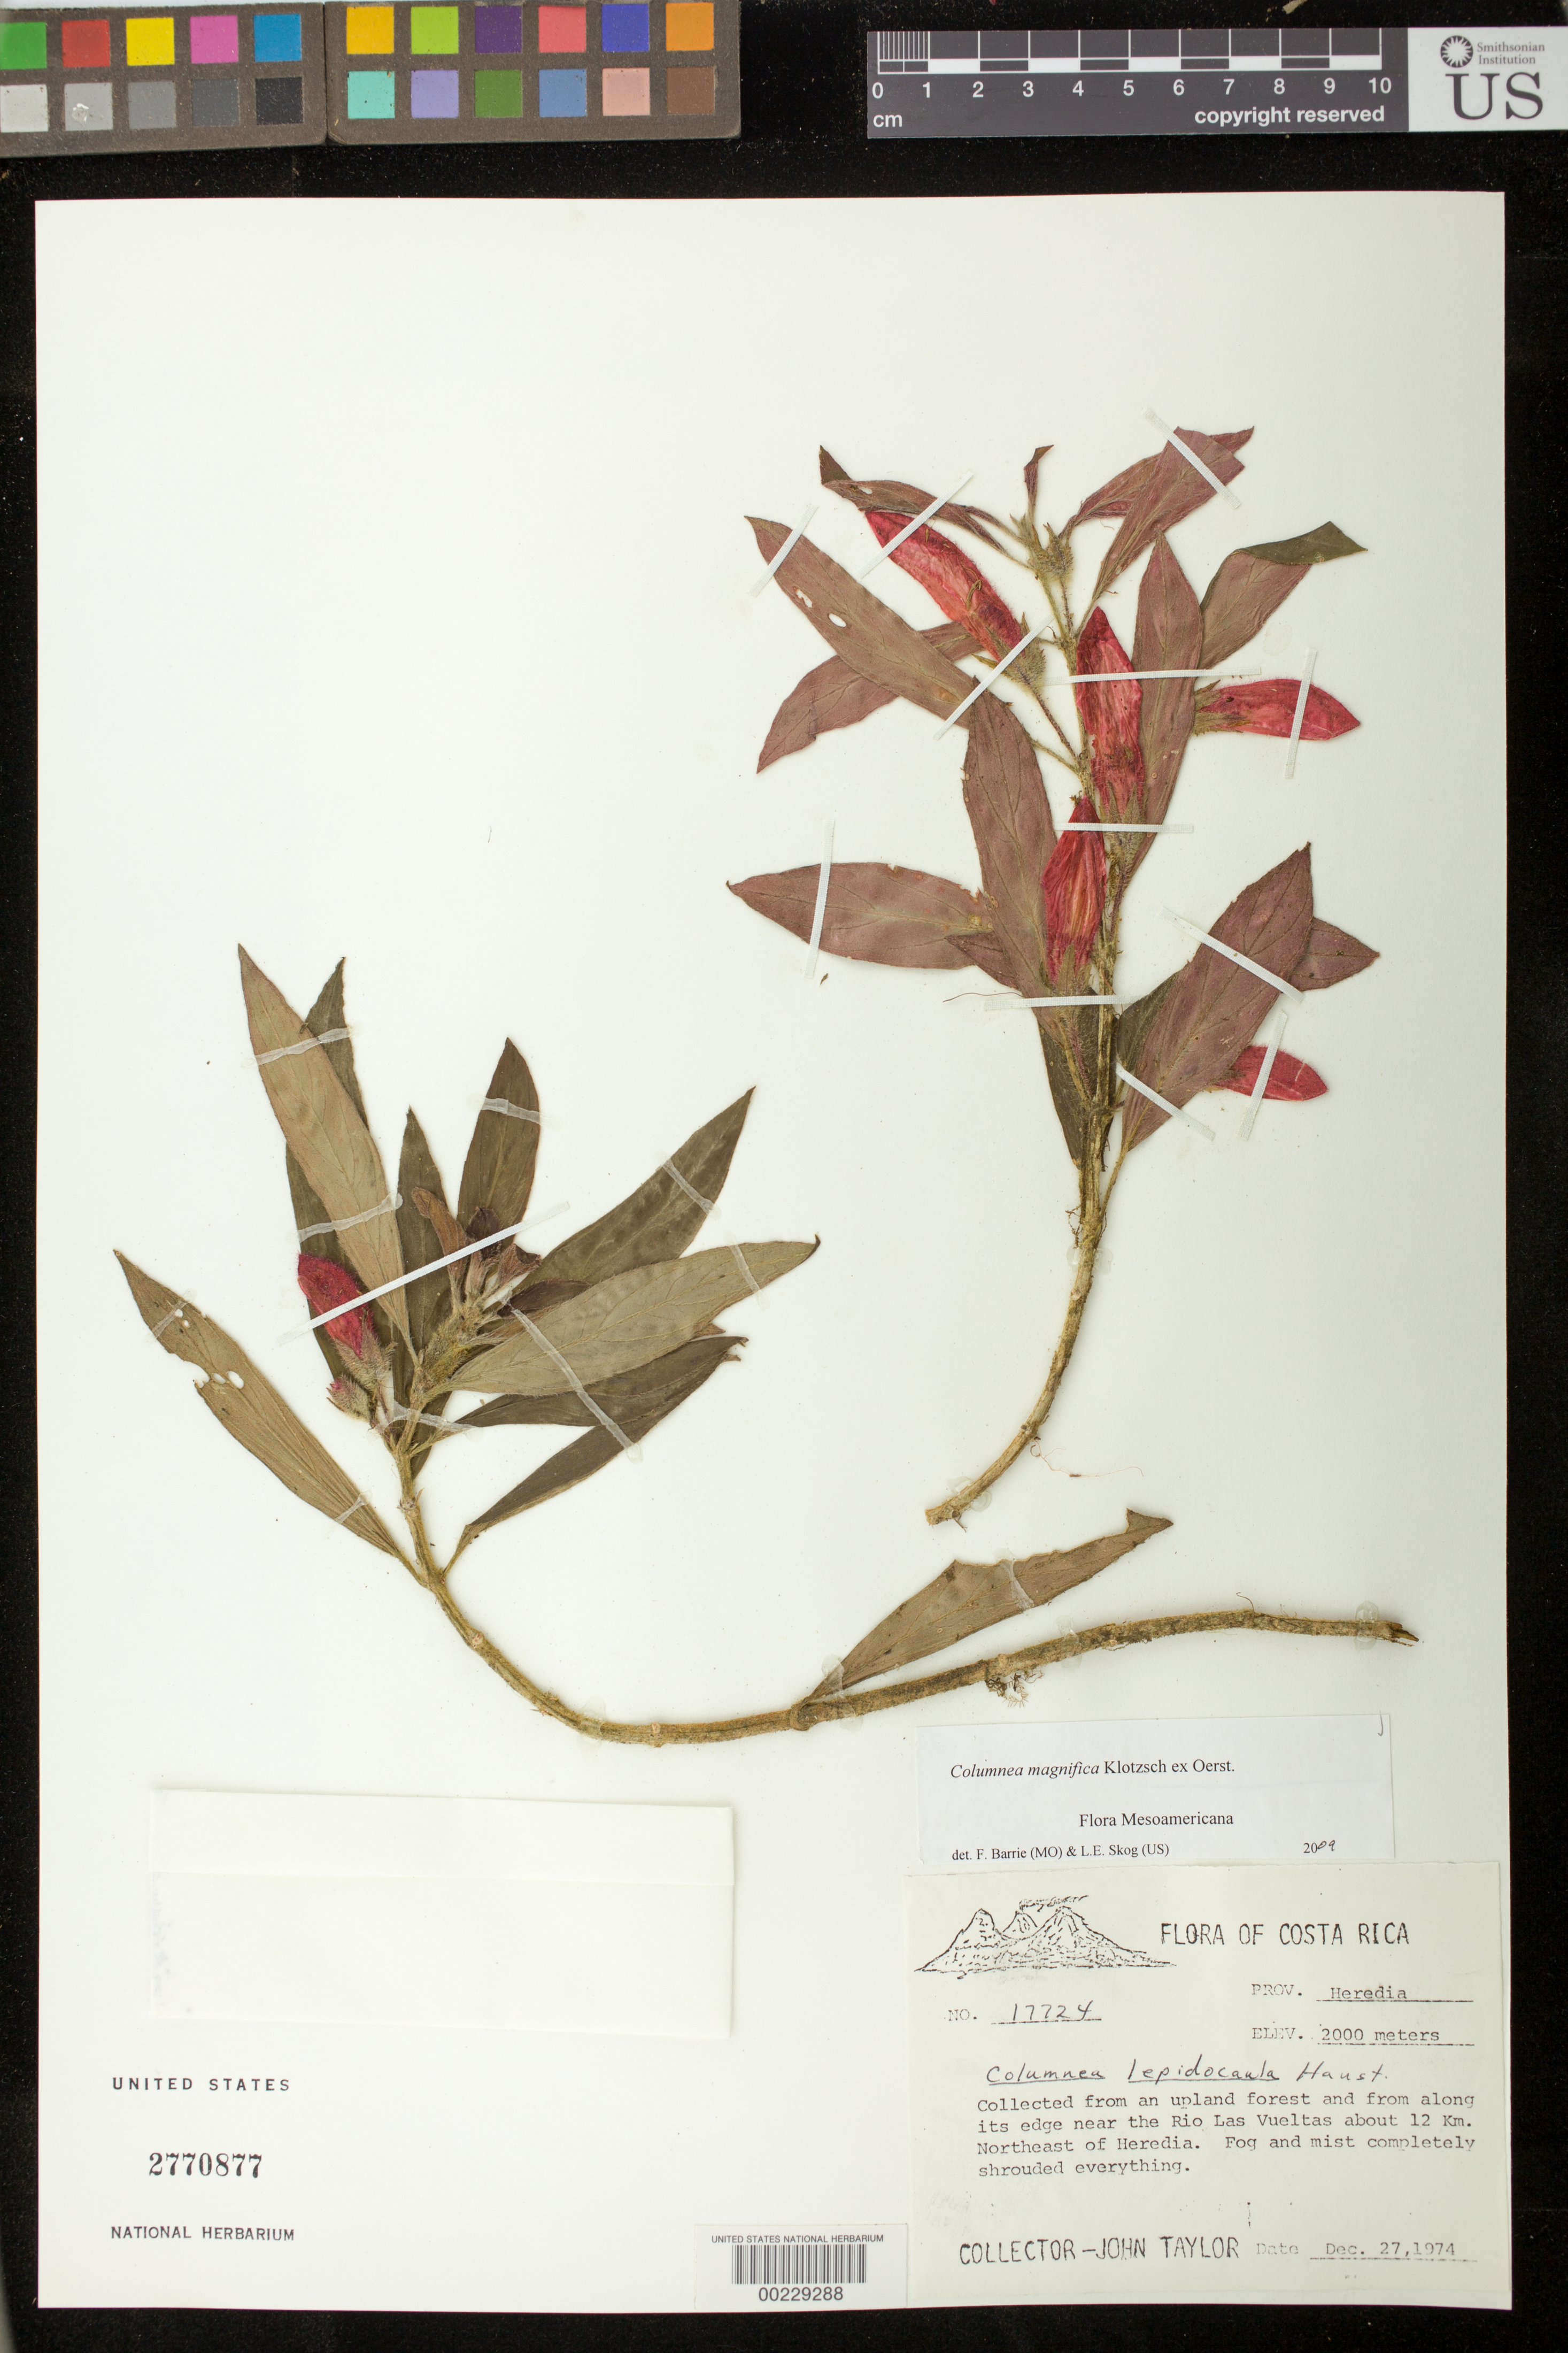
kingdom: Plantae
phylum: Tracheophyta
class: Magnoliopsida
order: Lamiales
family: Gesneriaceae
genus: Columnea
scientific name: Columnea magnifica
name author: Klotzsch ex Oerst.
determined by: Barrie, F. R.; Skog, Laurence E.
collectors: J. Taylor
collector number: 17724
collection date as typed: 27 Dec 1974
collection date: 1974-12-27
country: Costa Rica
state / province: Heredia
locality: Near the Rio Las Vueltas about 12 km NE of Heredia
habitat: Collected from an upland forest and from along its edge, fog and mist completely shrouded everything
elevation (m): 2000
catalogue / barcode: US 2770877